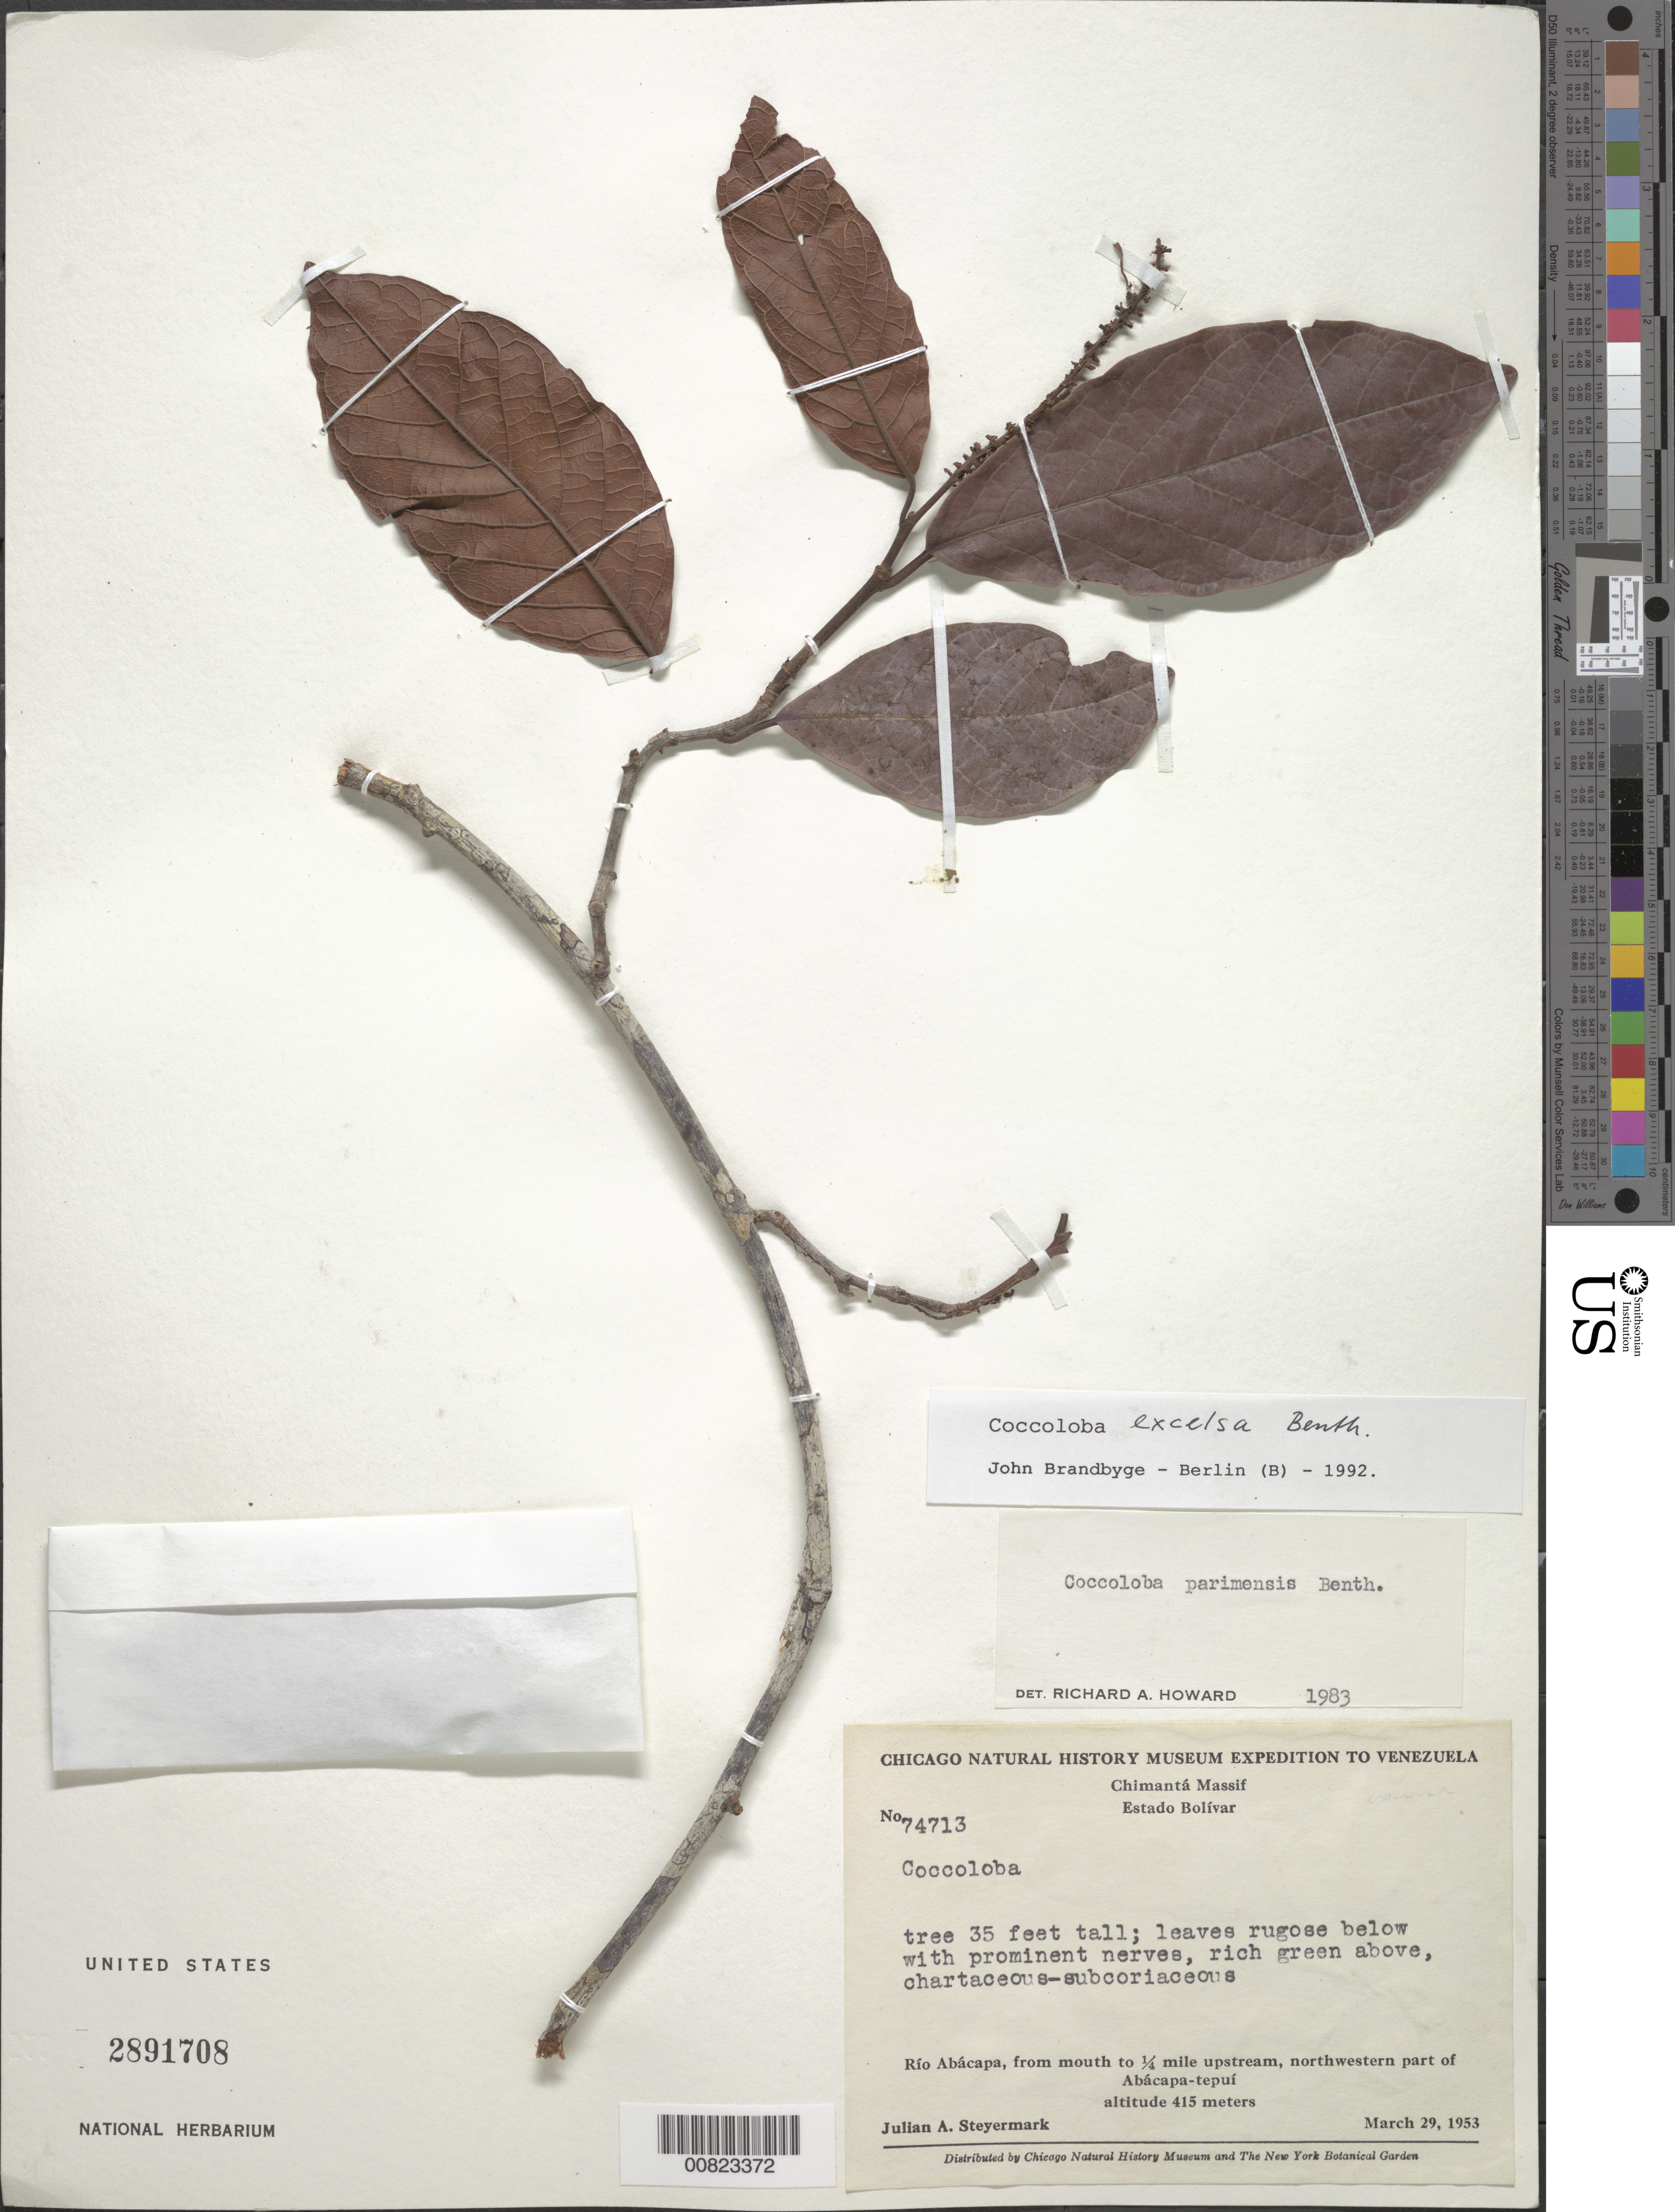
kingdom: Plantae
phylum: Tracheophyta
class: Magnoliopsida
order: Caryophyllales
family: Polygonaceae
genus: Coccoloba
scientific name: Coccoloba excelsa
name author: Benth.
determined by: Brandbyge, J.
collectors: J. Steyermark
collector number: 74713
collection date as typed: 29-Mar-53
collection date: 1953-03-29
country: Venezuela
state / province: Bolívar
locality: Río Apácara, 1/4 mile downstream from mouth of Río Abácapa, W-side of Apácara-tepuí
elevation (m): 415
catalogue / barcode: US 2891708